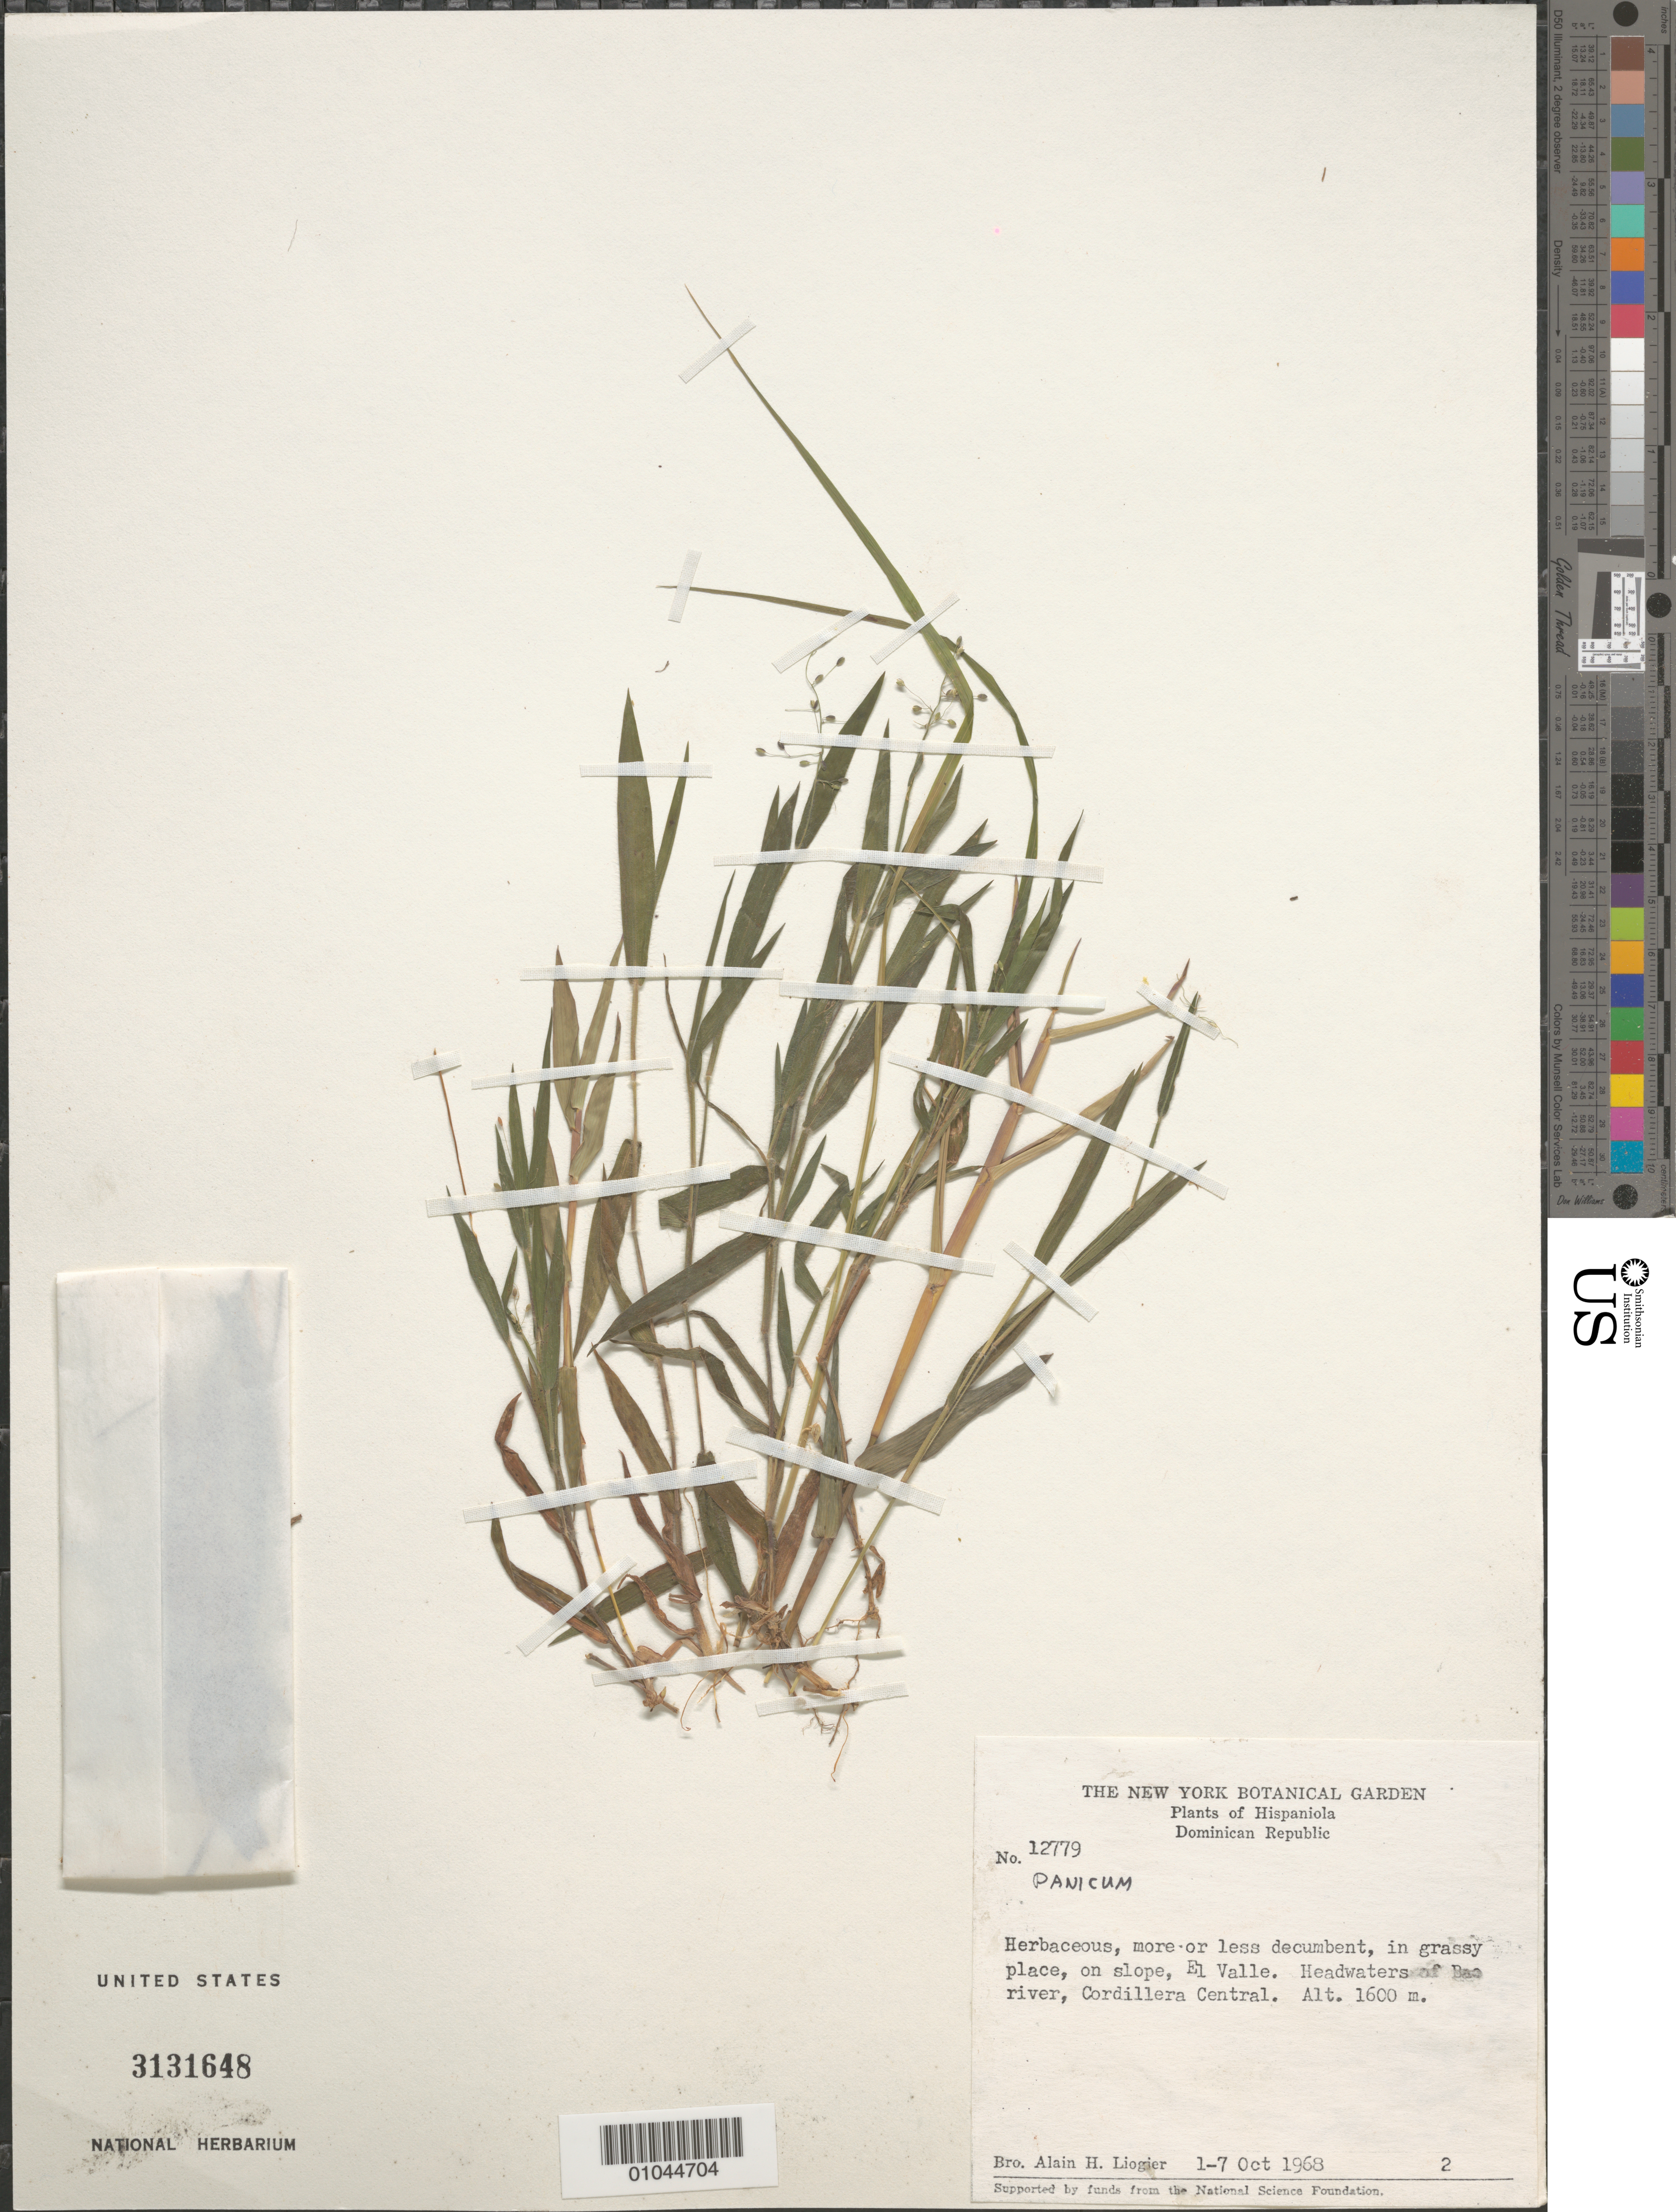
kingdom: Plantae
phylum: Tracheophyta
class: Liliopsida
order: Poales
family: Poaceae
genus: Panicum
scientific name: Panicum sp.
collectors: A. H. Liogier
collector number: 12779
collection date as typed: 01 Oct 1968 to 07 Oct 1968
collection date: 1968-10-01/1968-10-07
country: Dominican Republic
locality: El Valle, headwaters of Bao River, Cordillera Central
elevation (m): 1600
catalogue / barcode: US 3131648